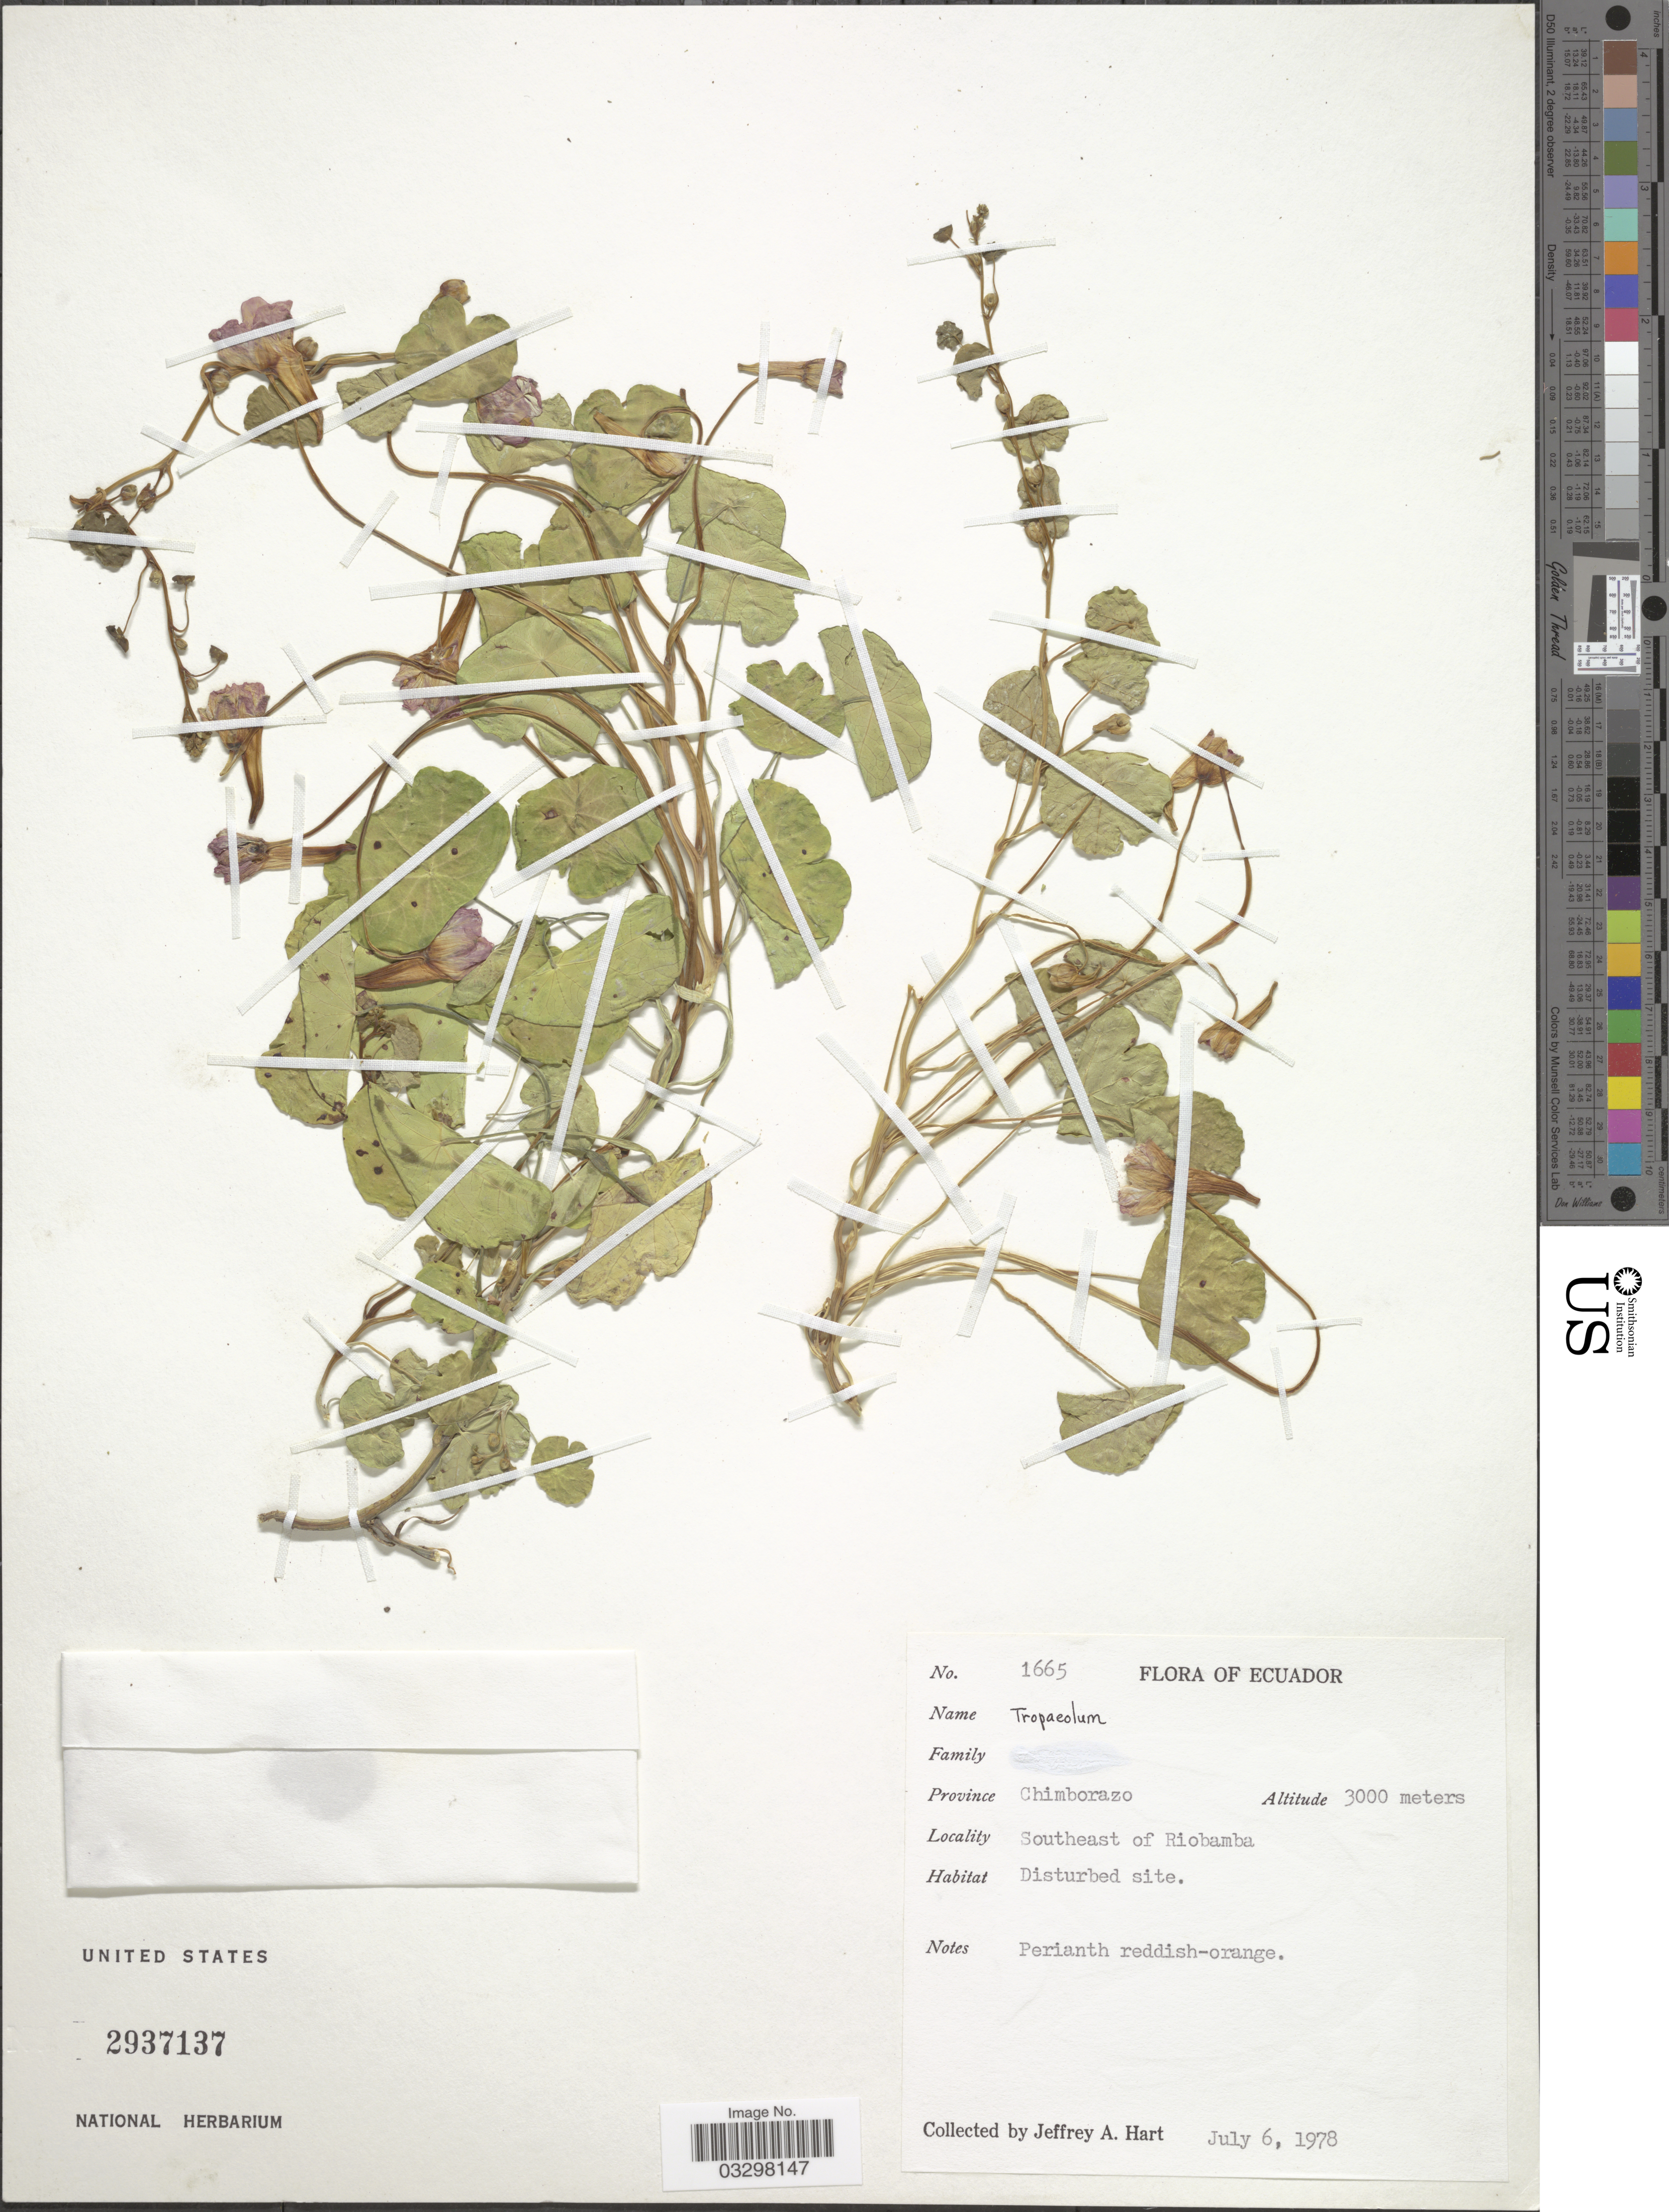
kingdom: Plantae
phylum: Tracheophyta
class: Magnoliopsida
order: Brassicales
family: Tropaeolaceae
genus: Tropaeolum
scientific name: Tropaeolum sp.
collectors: J. A. Hart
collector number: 1665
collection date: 1978-07-06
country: Ecuador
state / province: Chimborazo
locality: Southeast of Riobamba.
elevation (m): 3000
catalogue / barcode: US 2937137